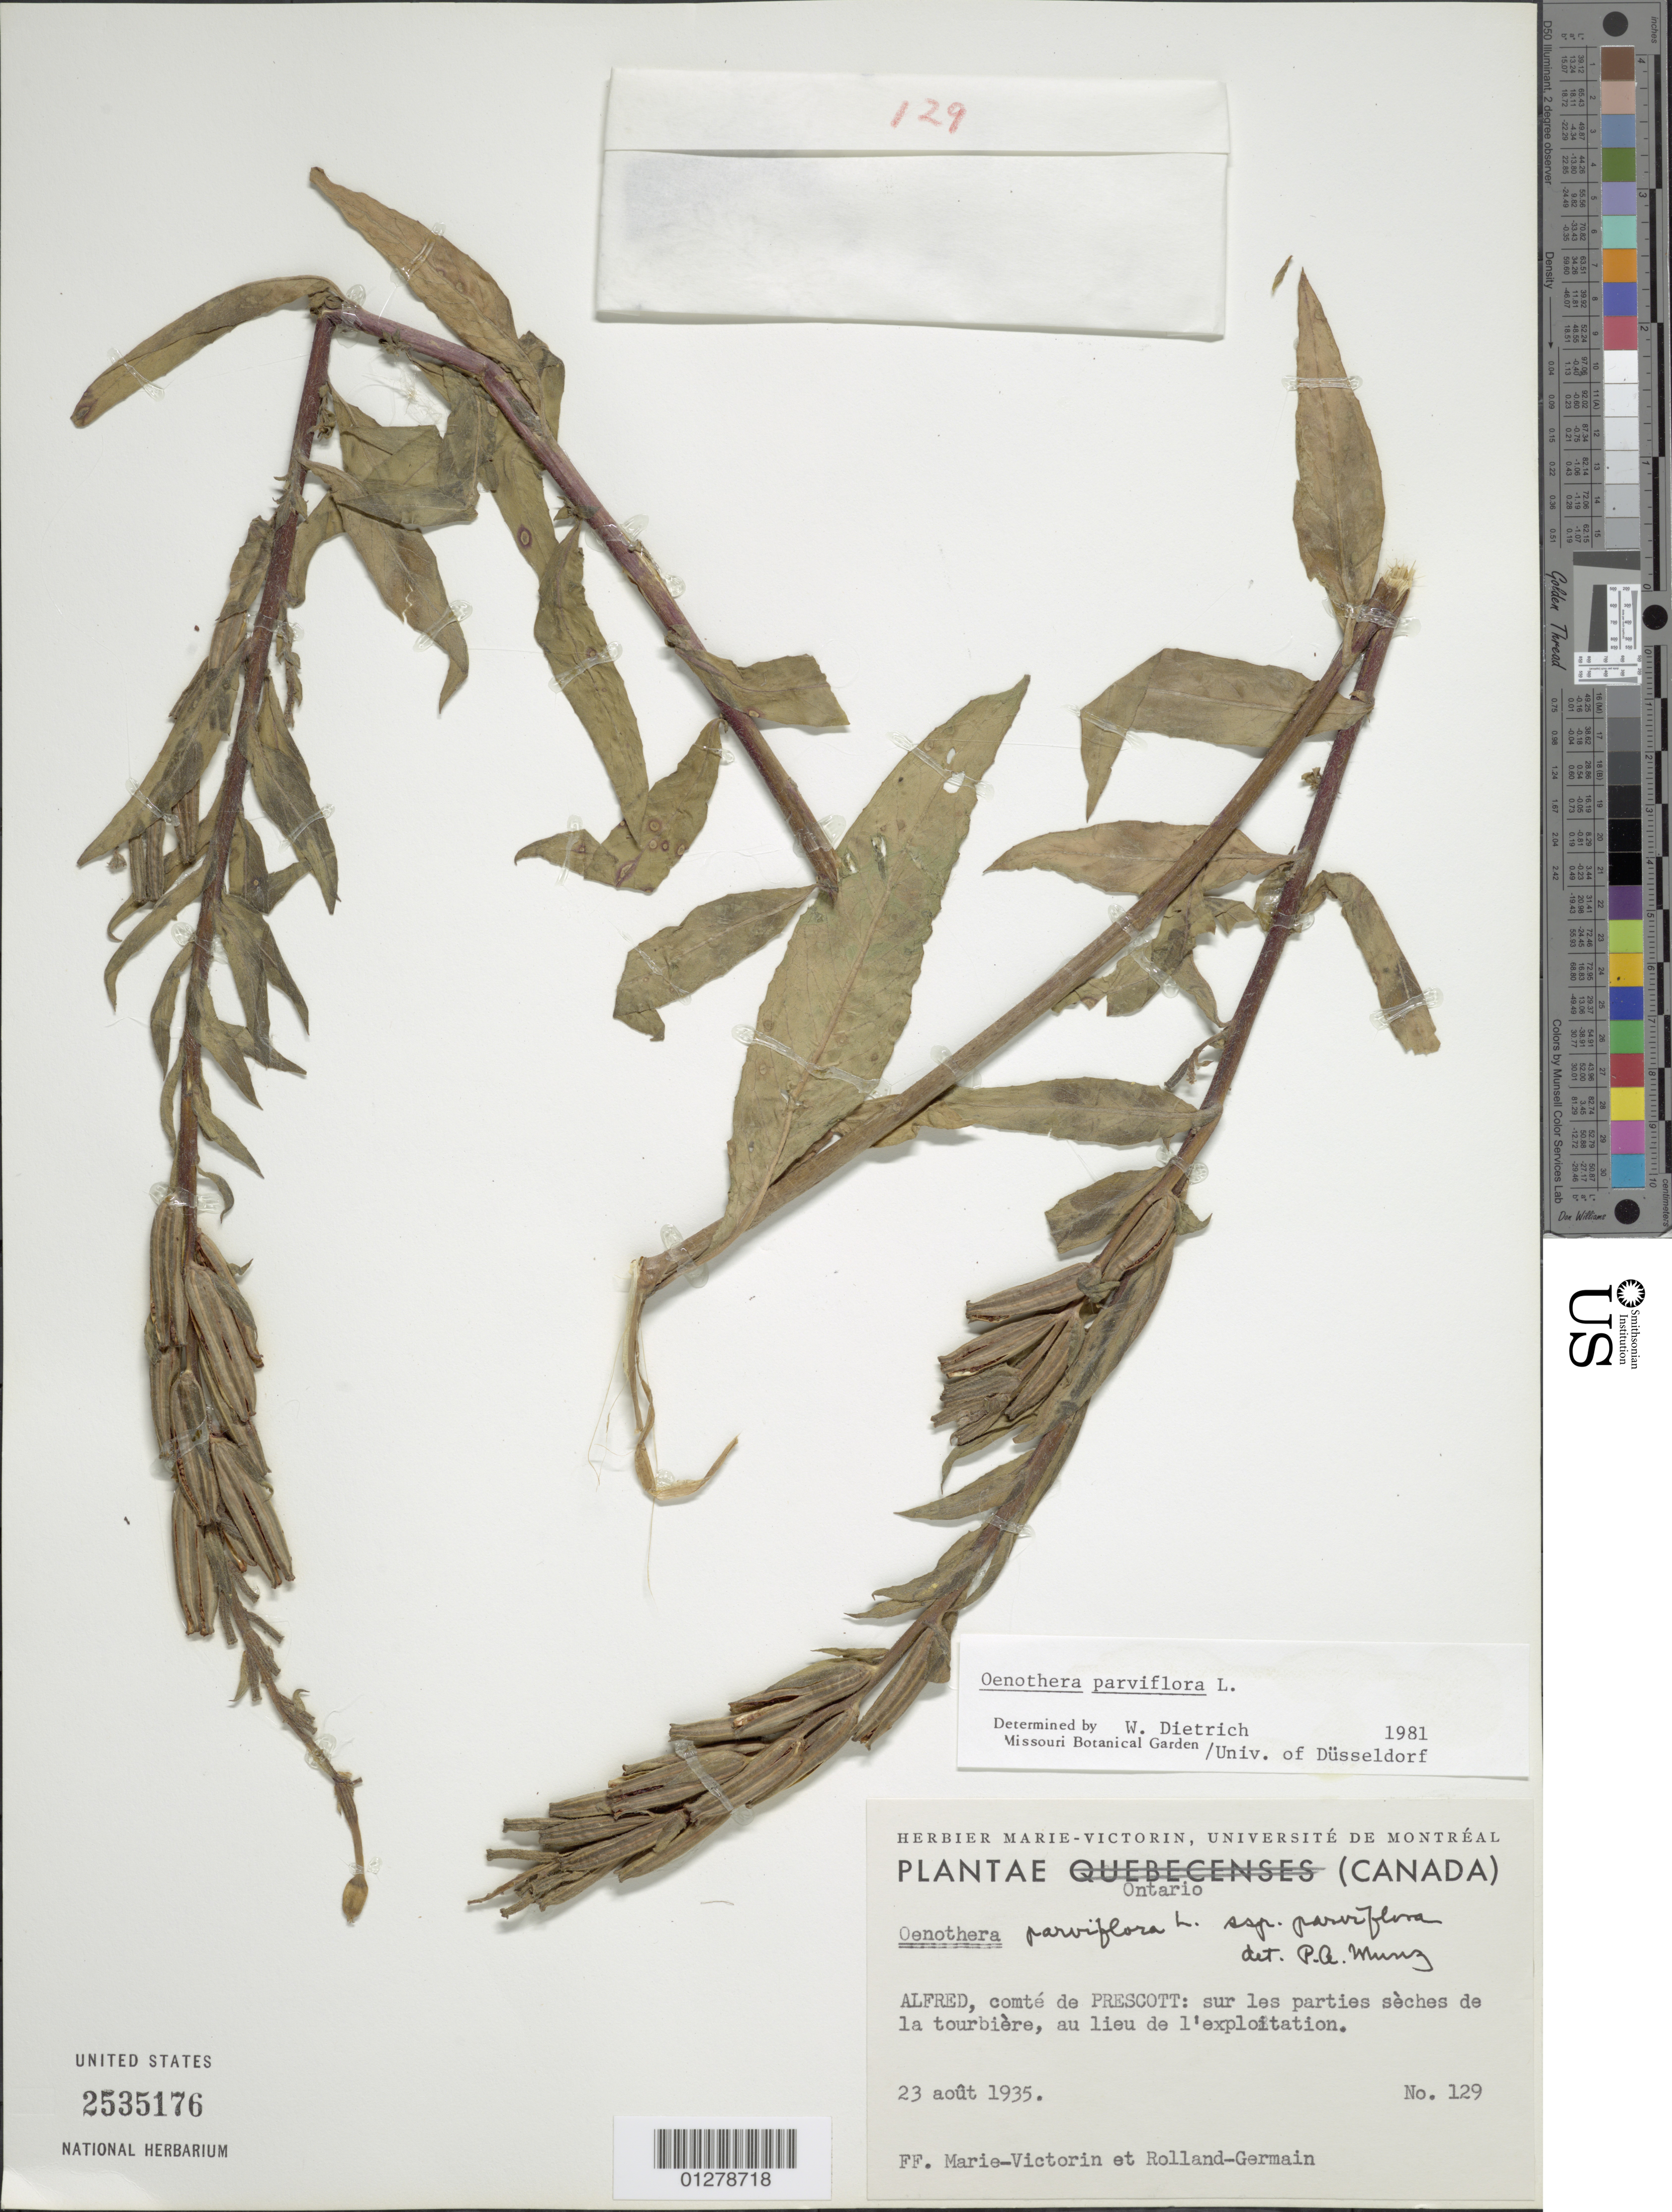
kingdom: Plantae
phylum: Tracheophyta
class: Magnoliopsida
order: Myrtales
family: Onagraceae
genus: Oenothera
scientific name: Oenothera parviflora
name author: L.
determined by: Dietrich, W.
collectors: Fr. Marie-Victorin & Rolland-Germain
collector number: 129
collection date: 1935-08-23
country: Canada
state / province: Quebec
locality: Alfred, comte de Prescott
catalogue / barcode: US 2535176